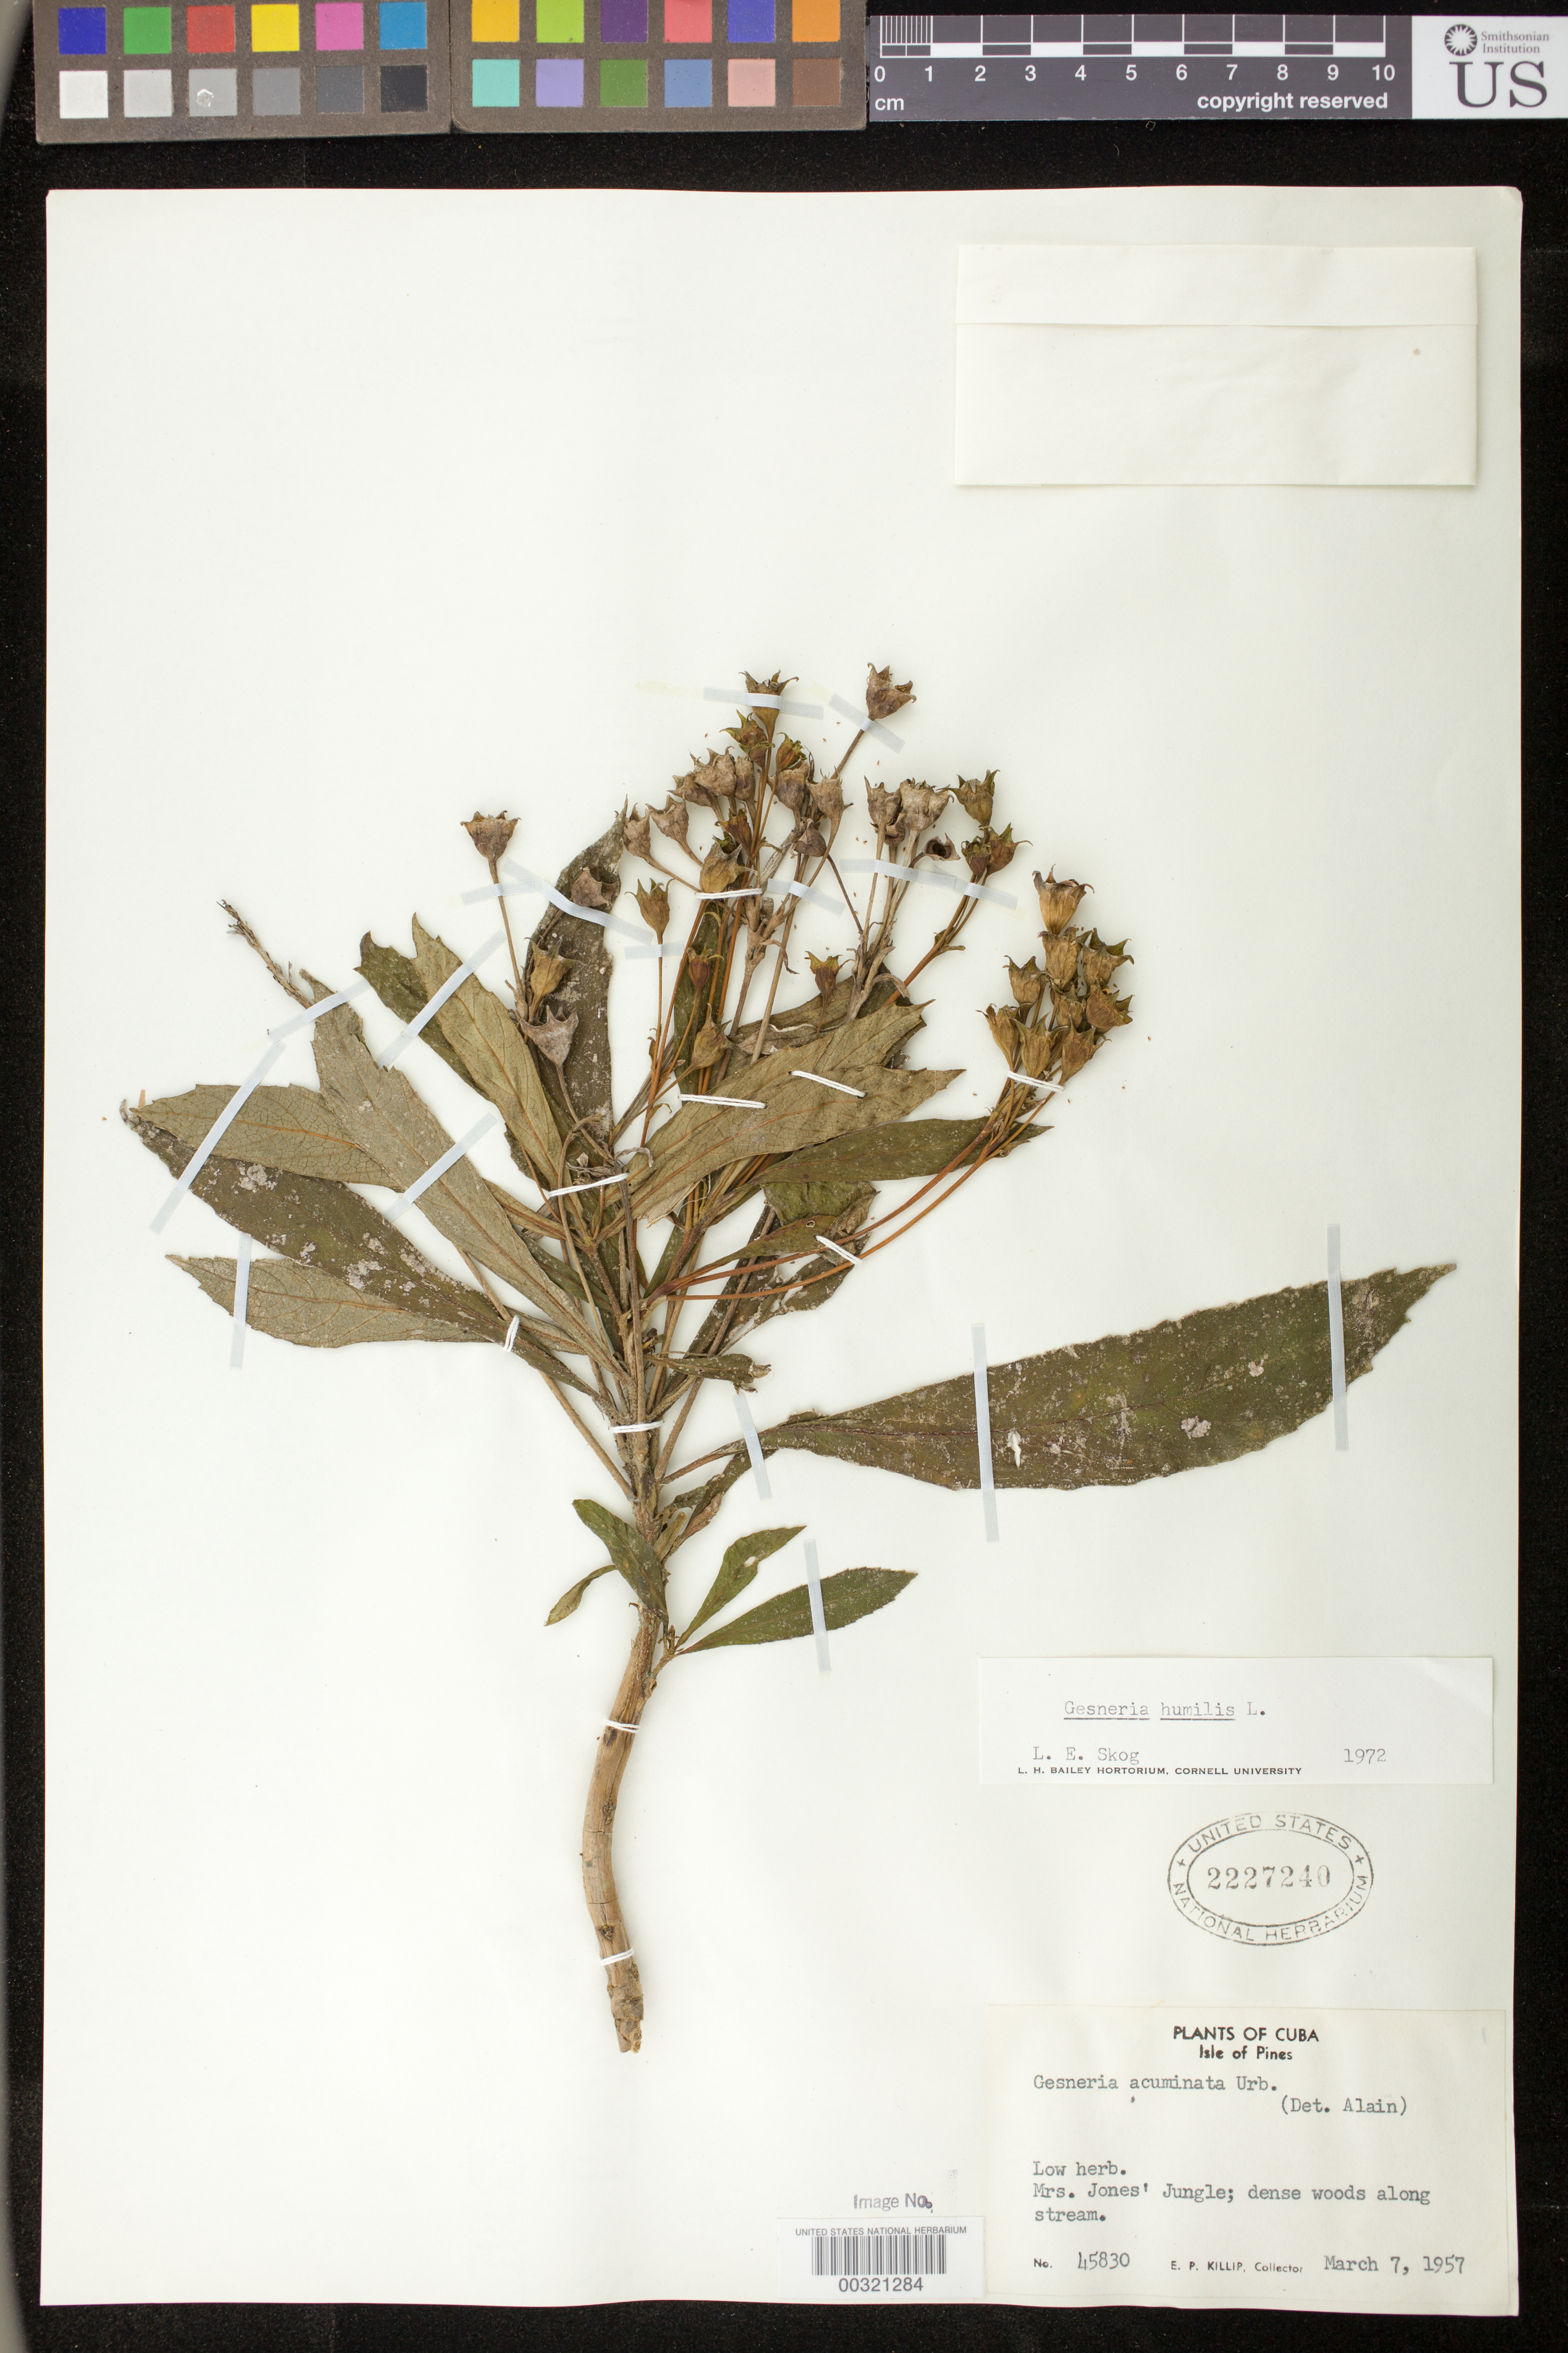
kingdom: Plantae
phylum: Tracheophyta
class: Magnoliopsida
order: Lamiales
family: Gesneriaceae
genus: Gesneria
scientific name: Gesneria humilis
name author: L.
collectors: E. P. Killip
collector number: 45830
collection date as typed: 07 Mar 1957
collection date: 1957-03-07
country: Cuba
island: Isla de la Juventud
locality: Isle of Pines, Mrs. Jones' Jungle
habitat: Dense woods along stream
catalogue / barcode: US 2227240